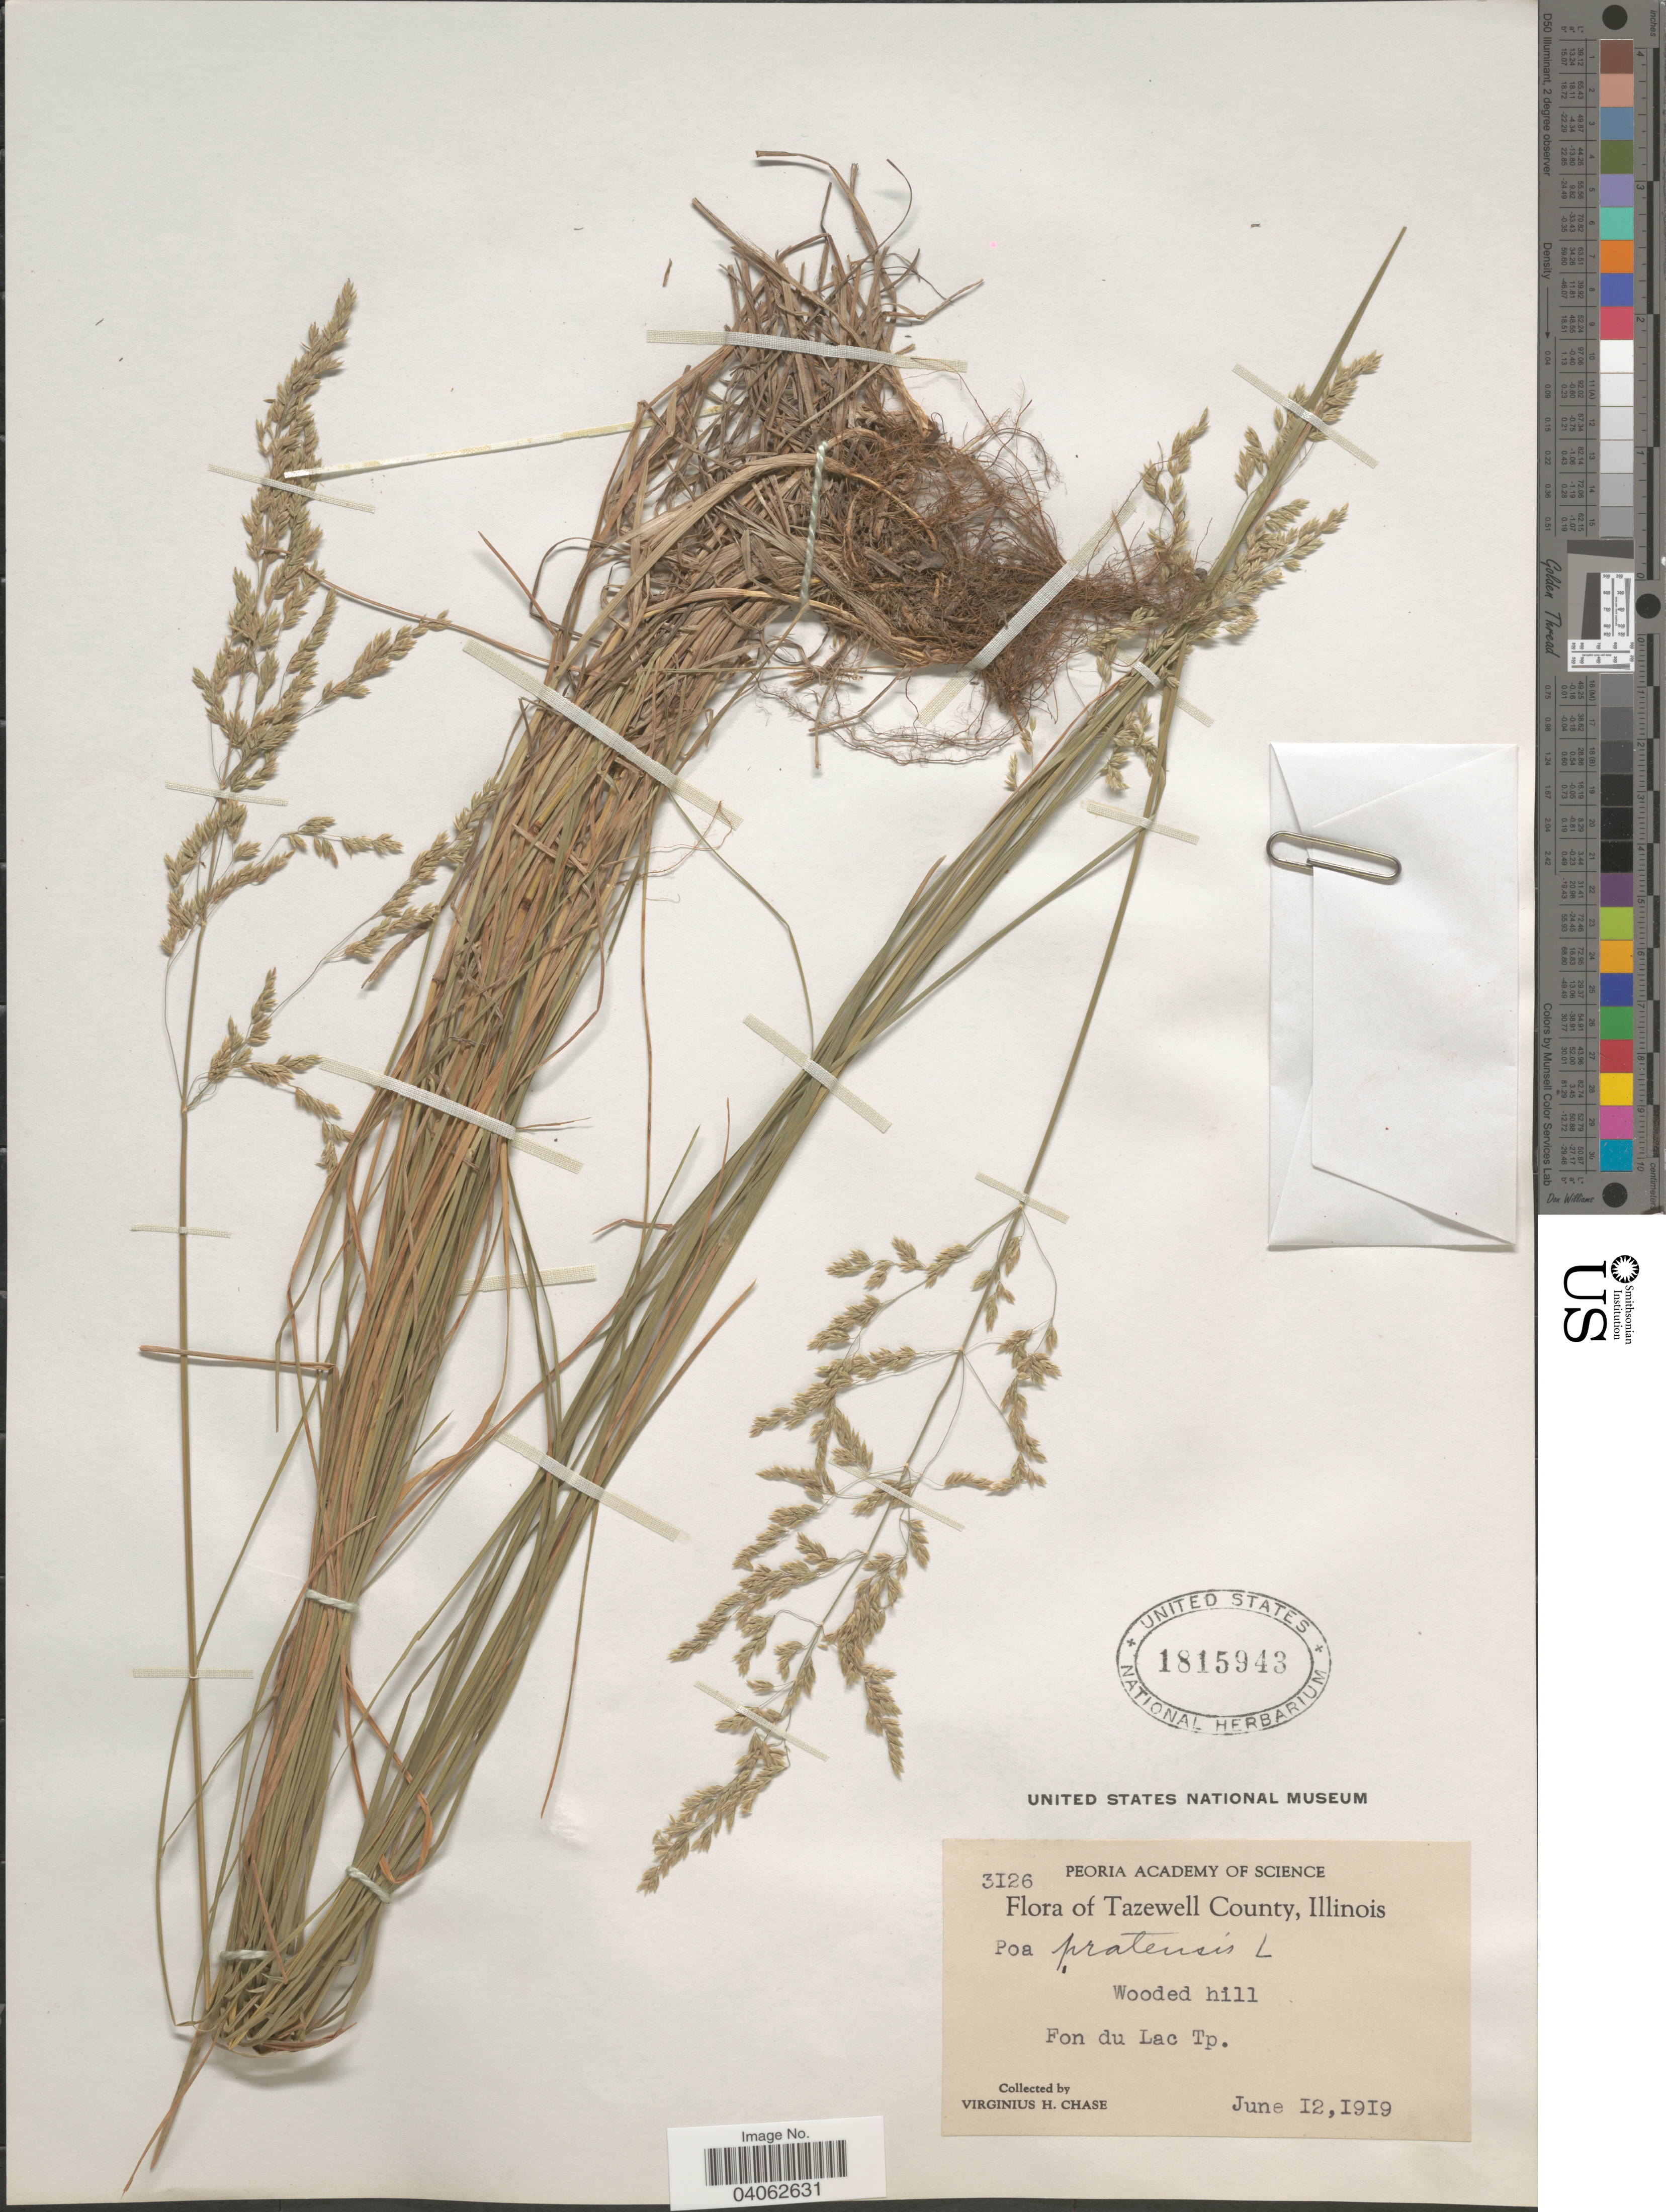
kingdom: Plantae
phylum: Tracheophyta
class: Liliopsida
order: Poales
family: Poaceae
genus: Poa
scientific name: Poa pratensis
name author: L.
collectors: V. H. Chase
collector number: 3126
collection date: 1919-06-12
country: United States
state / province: Illinois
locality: Tazewell County. Wooded hill. Fon du Lac Tp.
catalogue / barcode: US 1815943